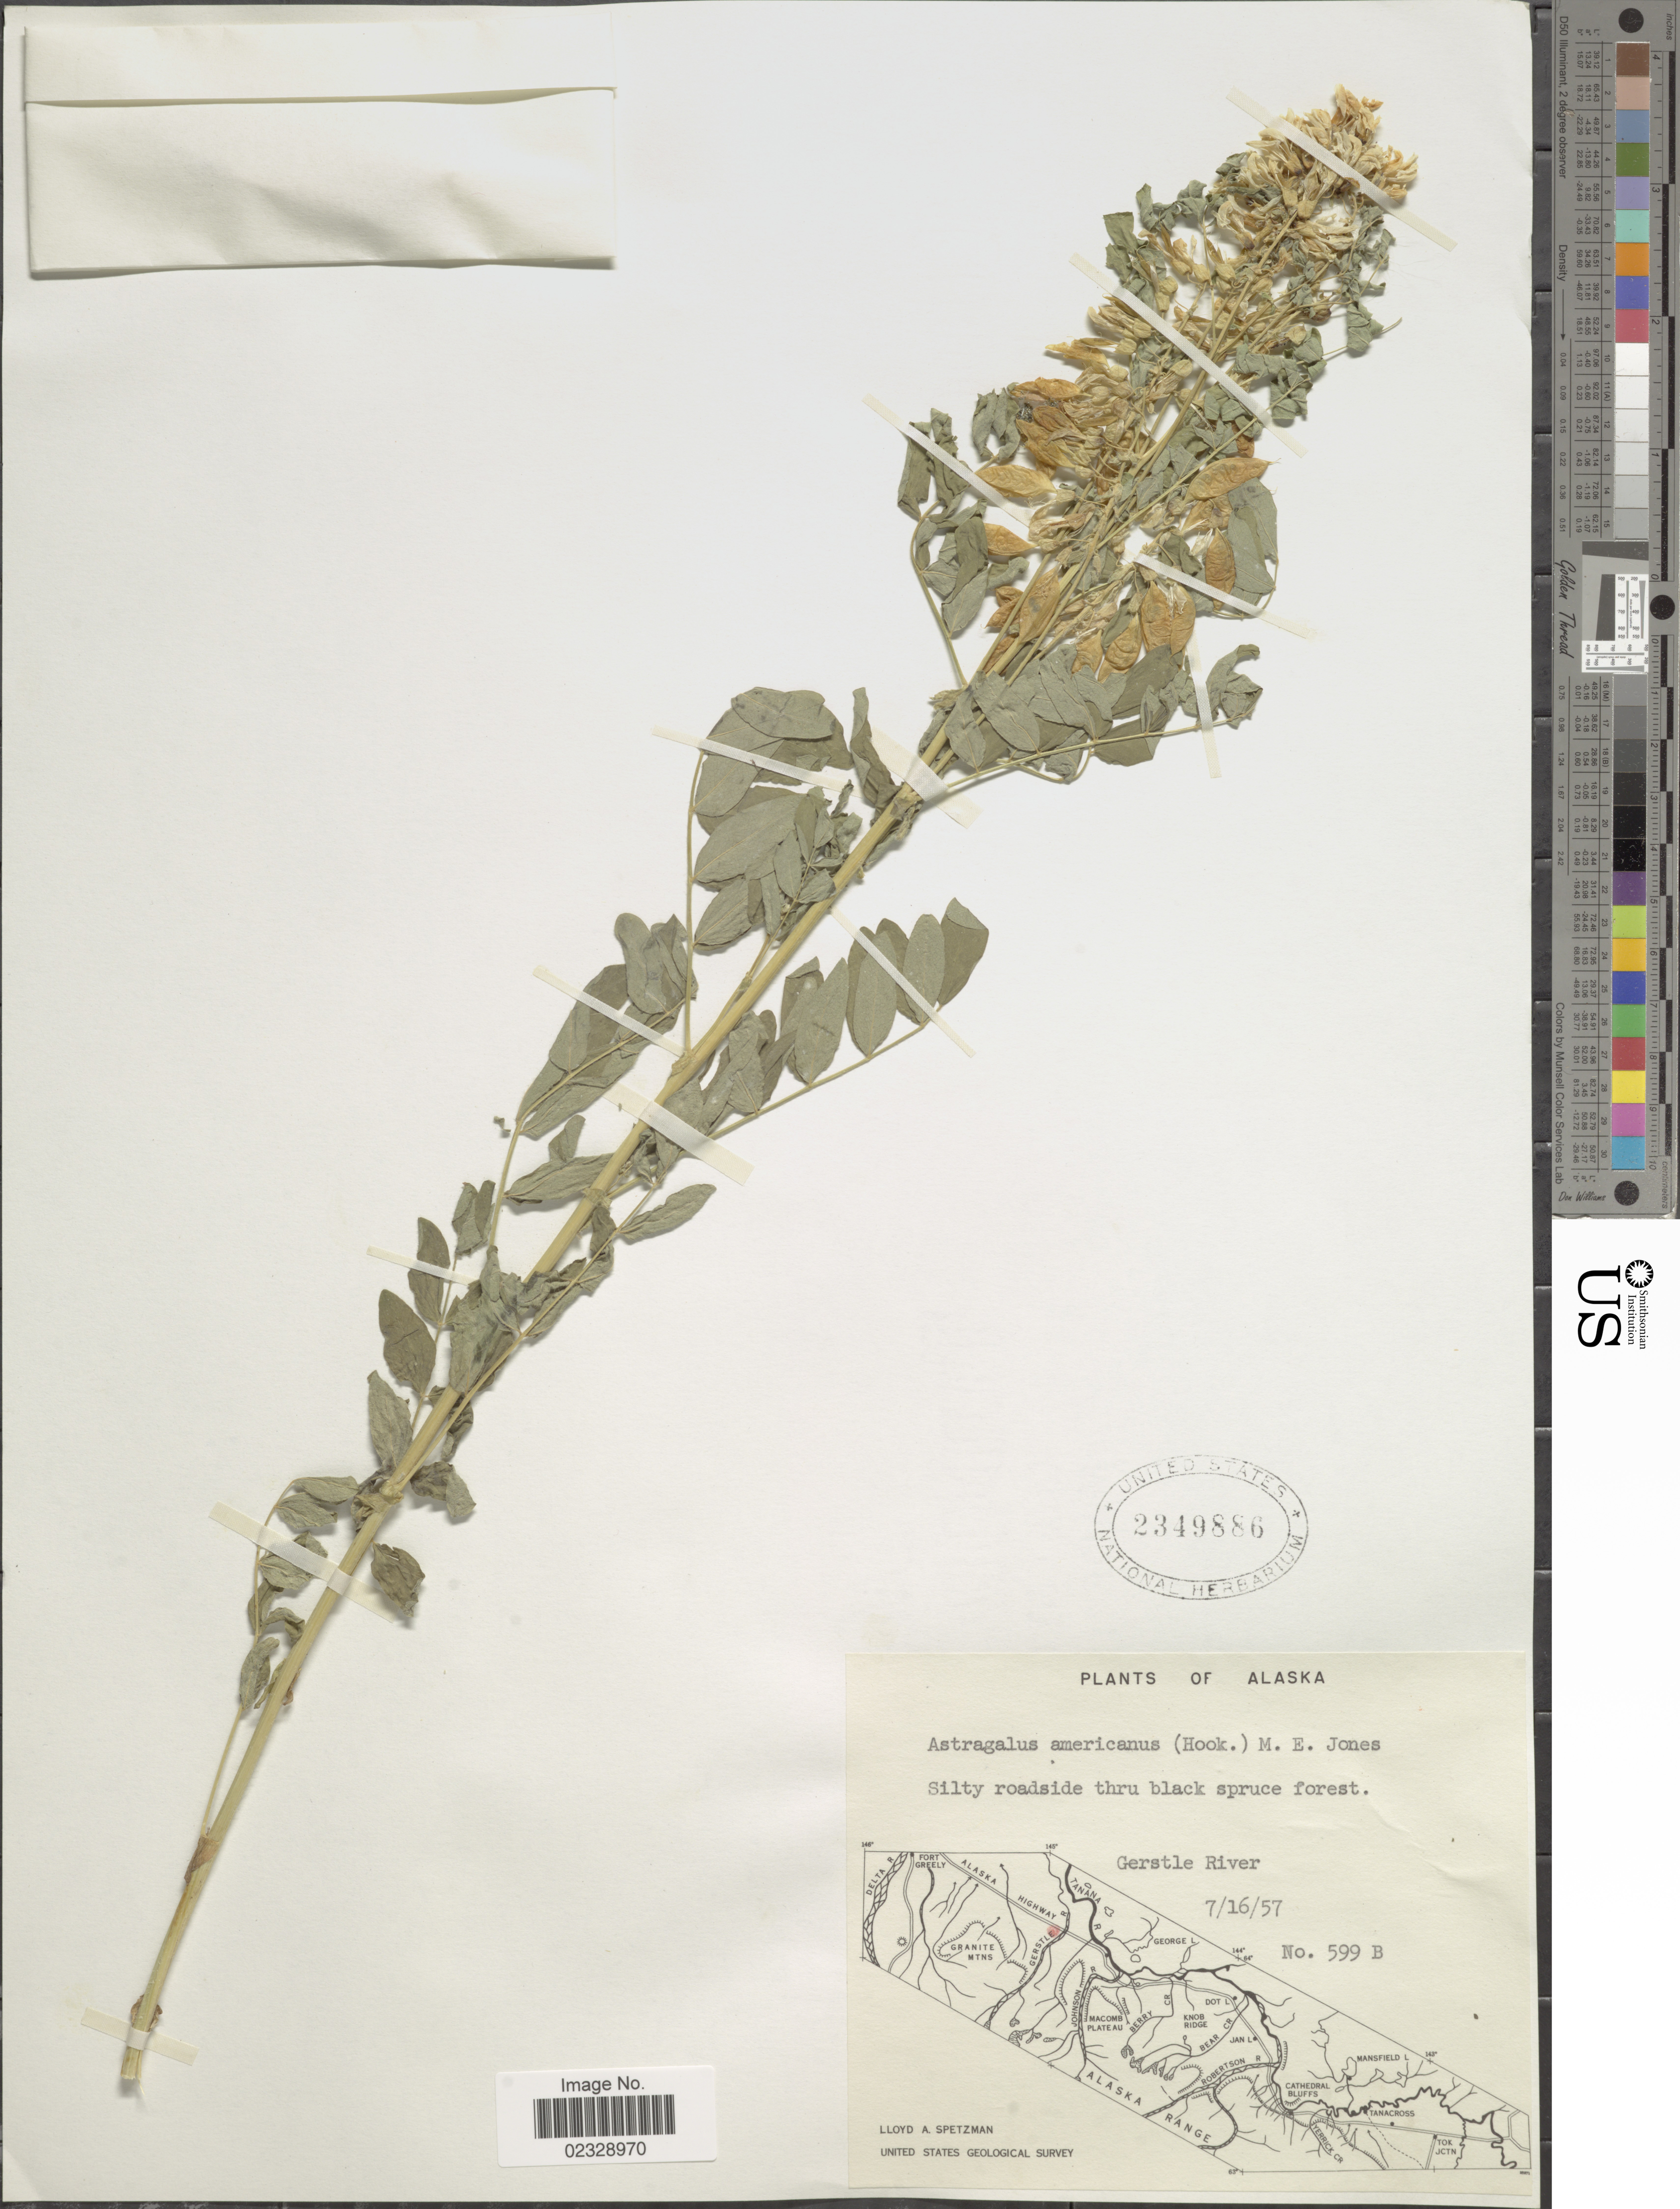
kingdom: Plantae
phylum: Tracheophyta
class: Magnoliopsida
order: Fabales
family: Fabaceae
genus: Astragalus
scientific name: Astragalus americanus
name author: (Hook.) M.E. Jones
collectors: L. Spetzman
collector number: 599B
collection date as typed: Transcribed d/m/y: 16/7/57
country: United States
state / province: Alaska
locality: Silty roadside thru black spruce forest. Gerstle River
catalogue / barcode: US 2349886